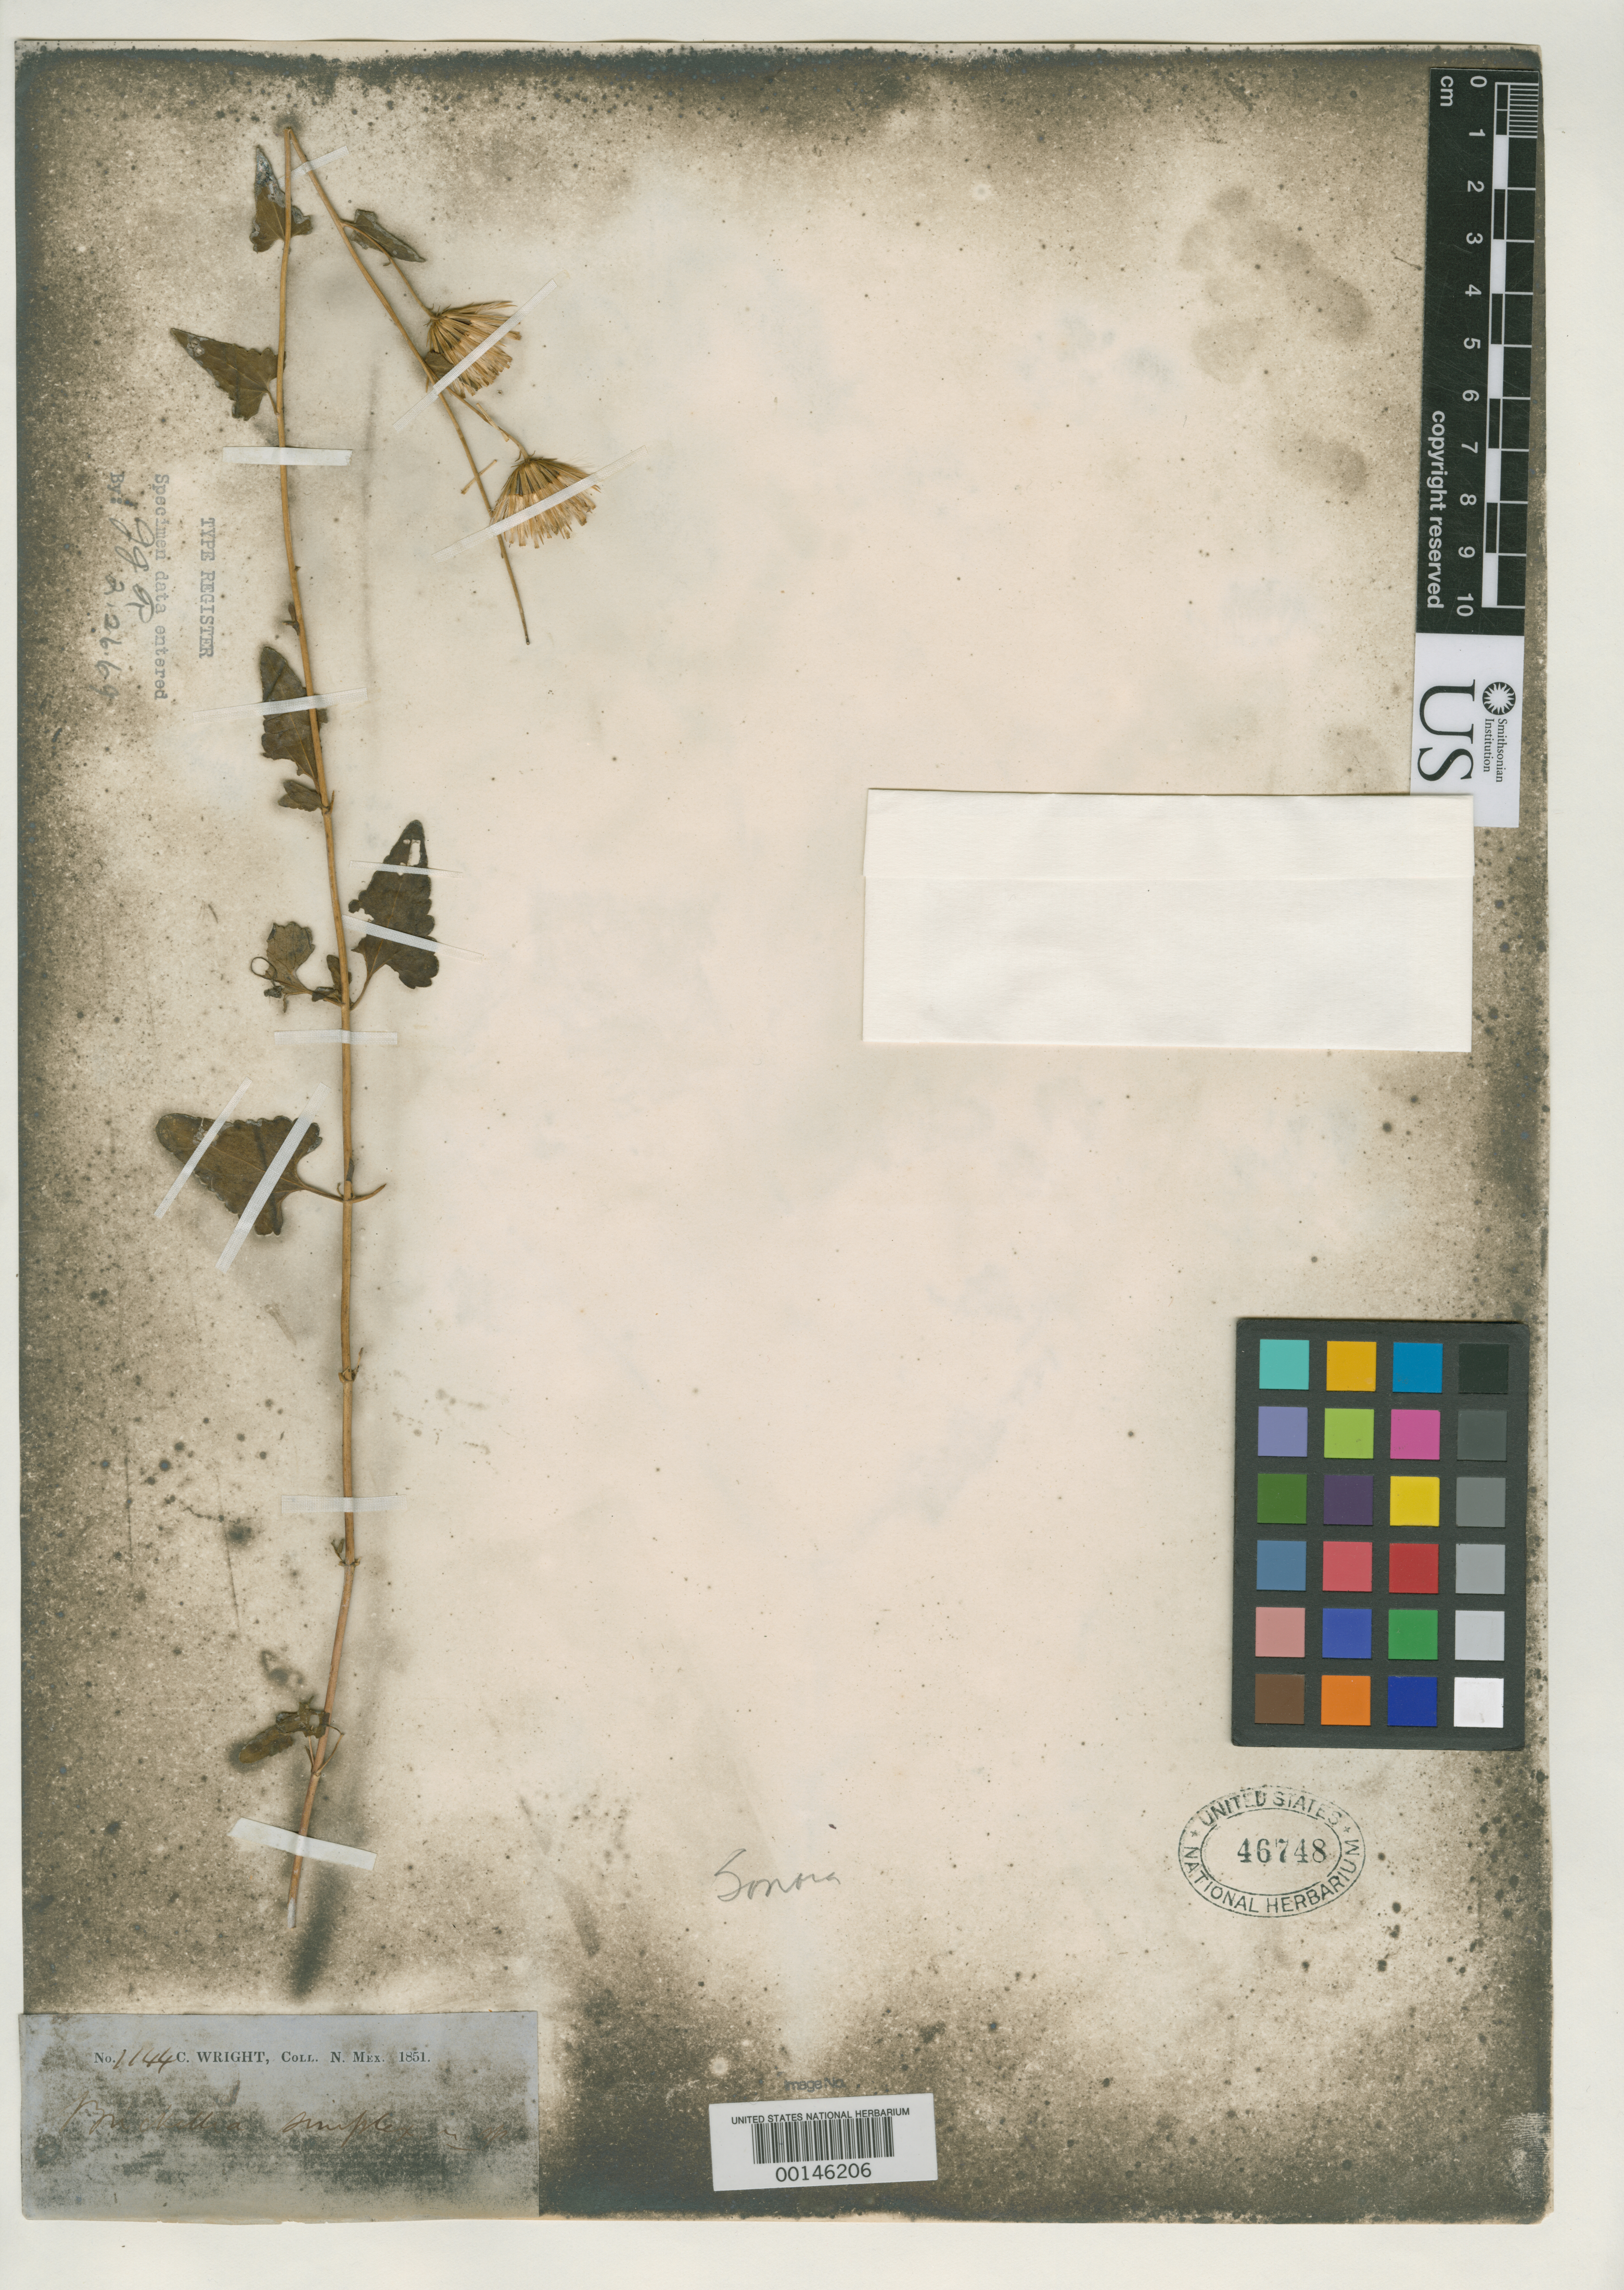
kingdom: Plantae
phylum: Tracheophyta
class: Magnoliopsida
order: Asterales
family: Asteraceae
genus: Brickellia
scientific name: Brickellia simplex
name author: A. Gray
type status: Type Collection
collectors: C. Wright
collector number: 1144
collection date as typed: Sep 1851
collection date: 1851-09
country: Mexico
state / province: Sonora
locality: Santa Cruz.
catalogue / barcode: US 46748